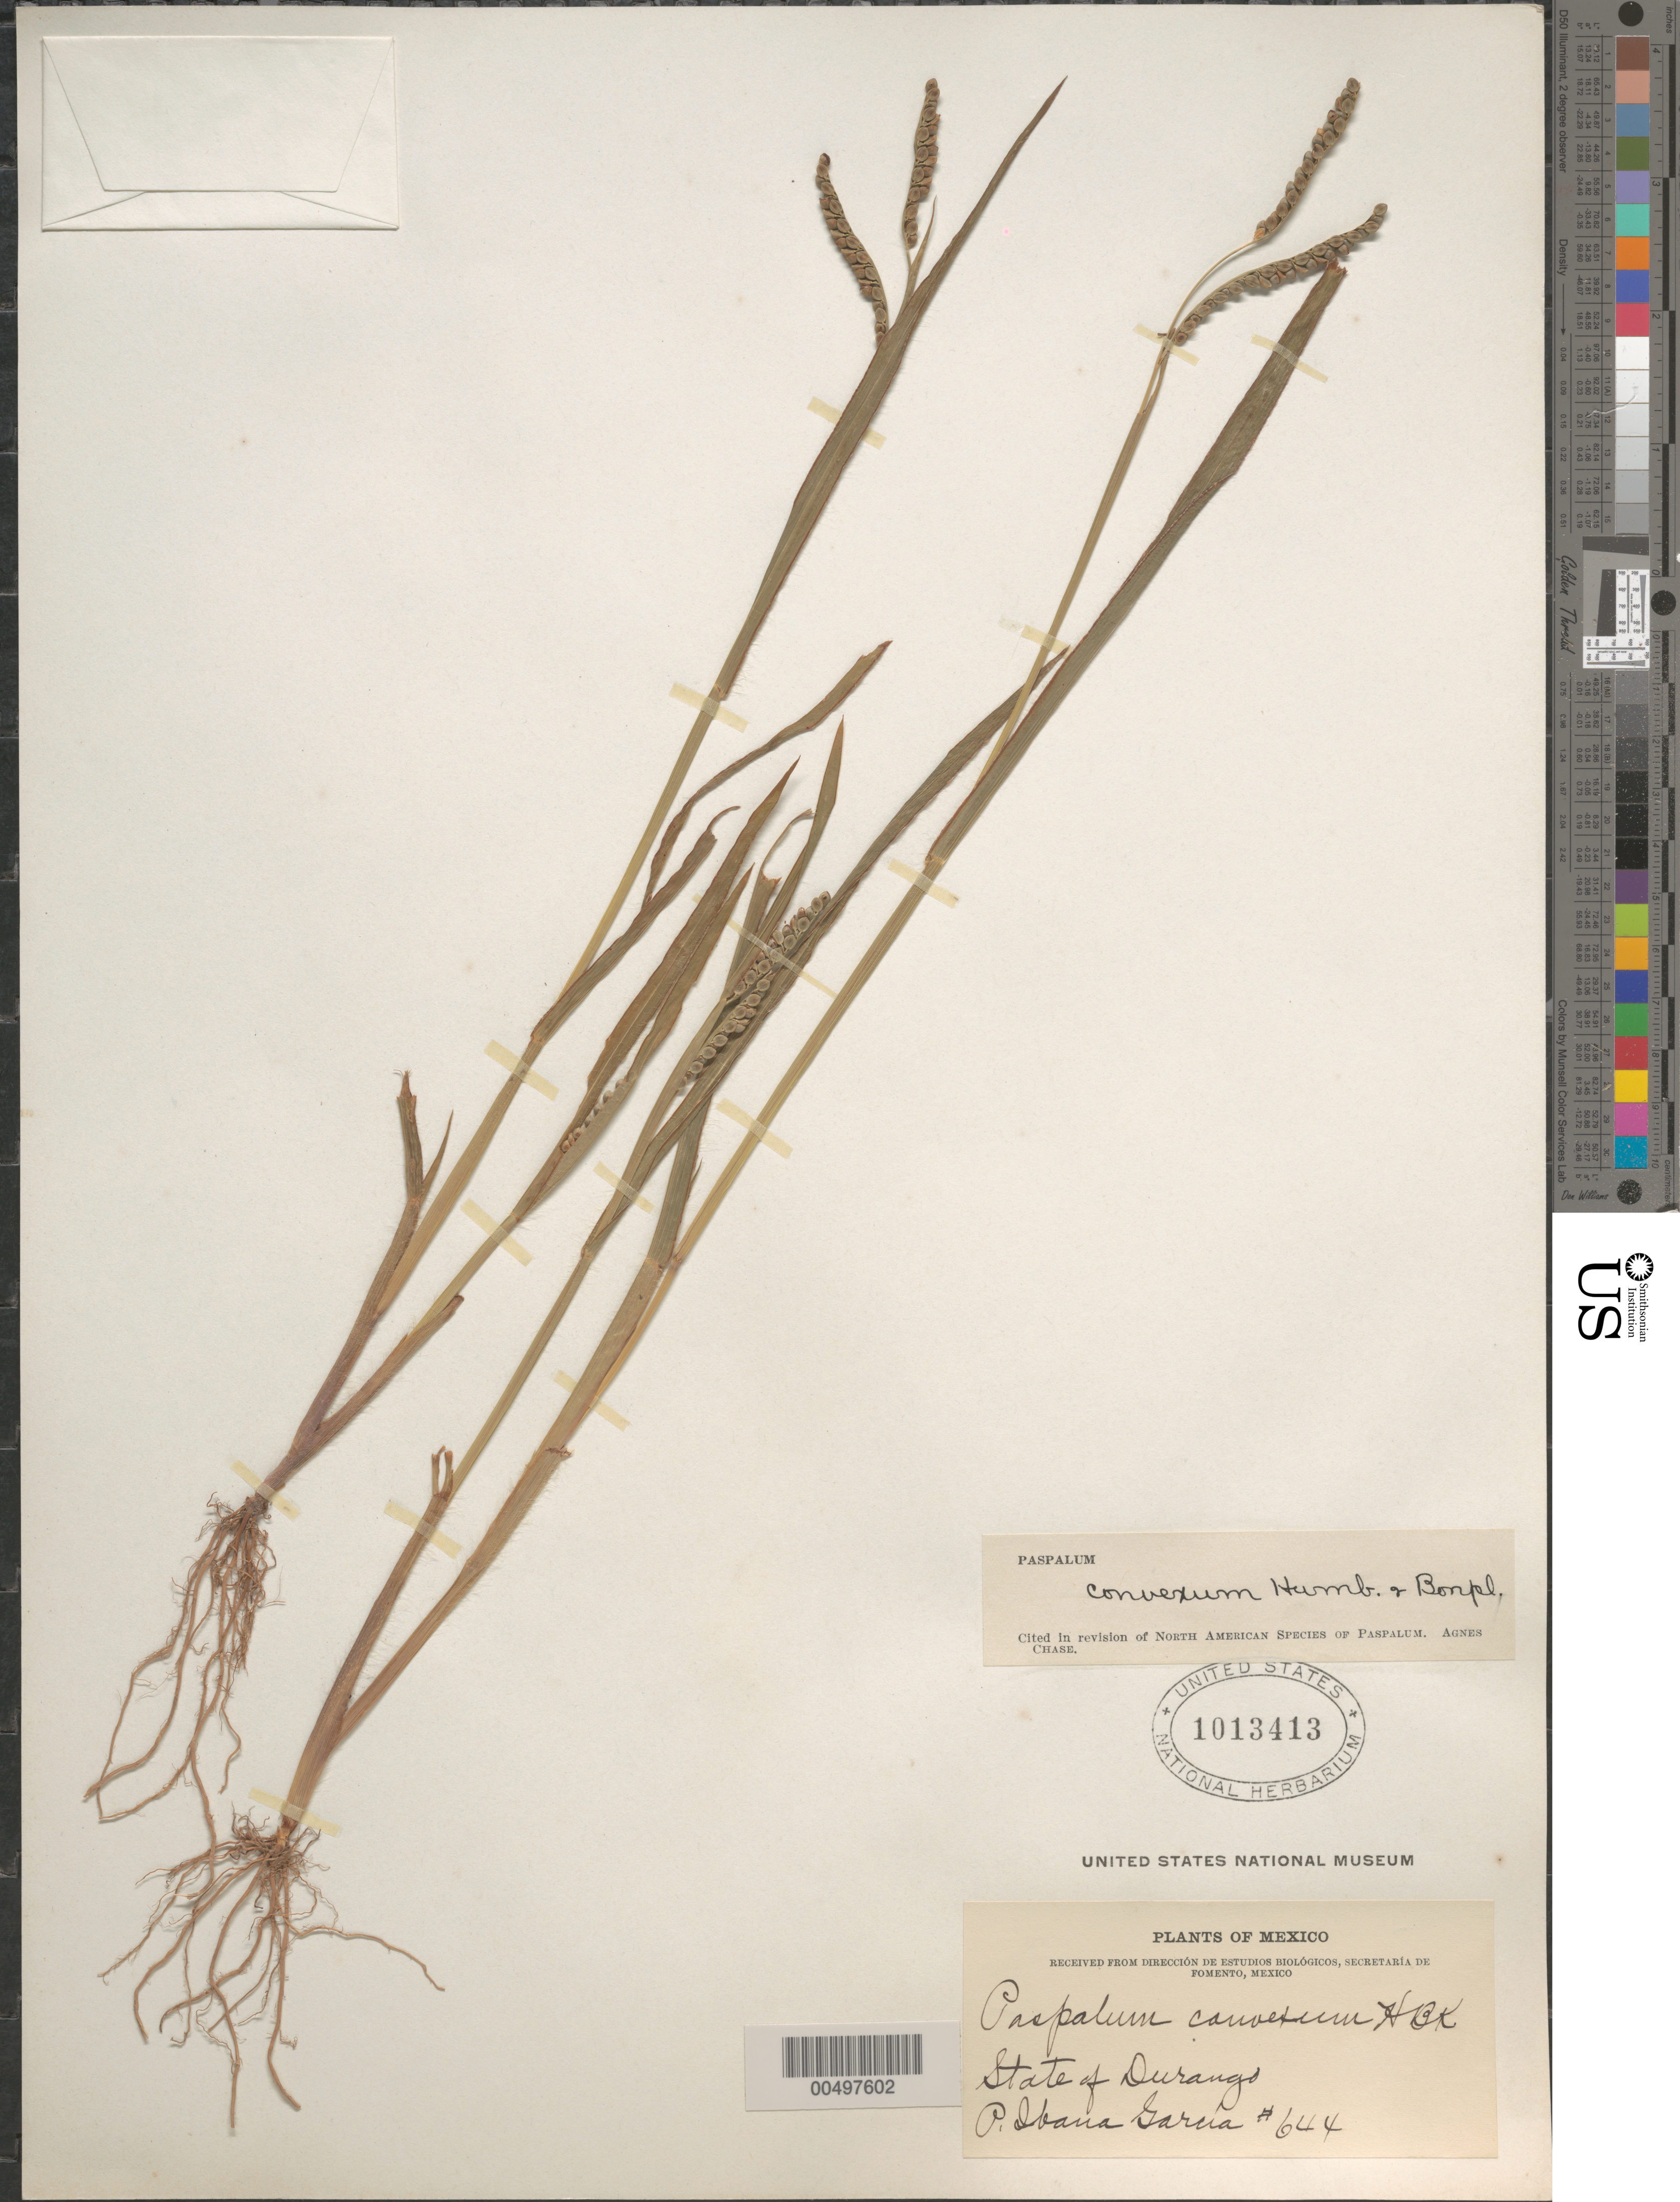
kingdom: Plantae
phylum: Tracheophyta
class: Liliopsida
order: Poales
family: Poaceae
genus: Paspalum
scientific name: Paspalum convexum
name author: Humb. & Bonpl. ex Flüggé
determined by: Chase, [M.] Agnes, (US)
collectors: P. Ibana-García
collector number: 644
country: Mexico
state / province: Durango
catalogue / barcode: US 1013413